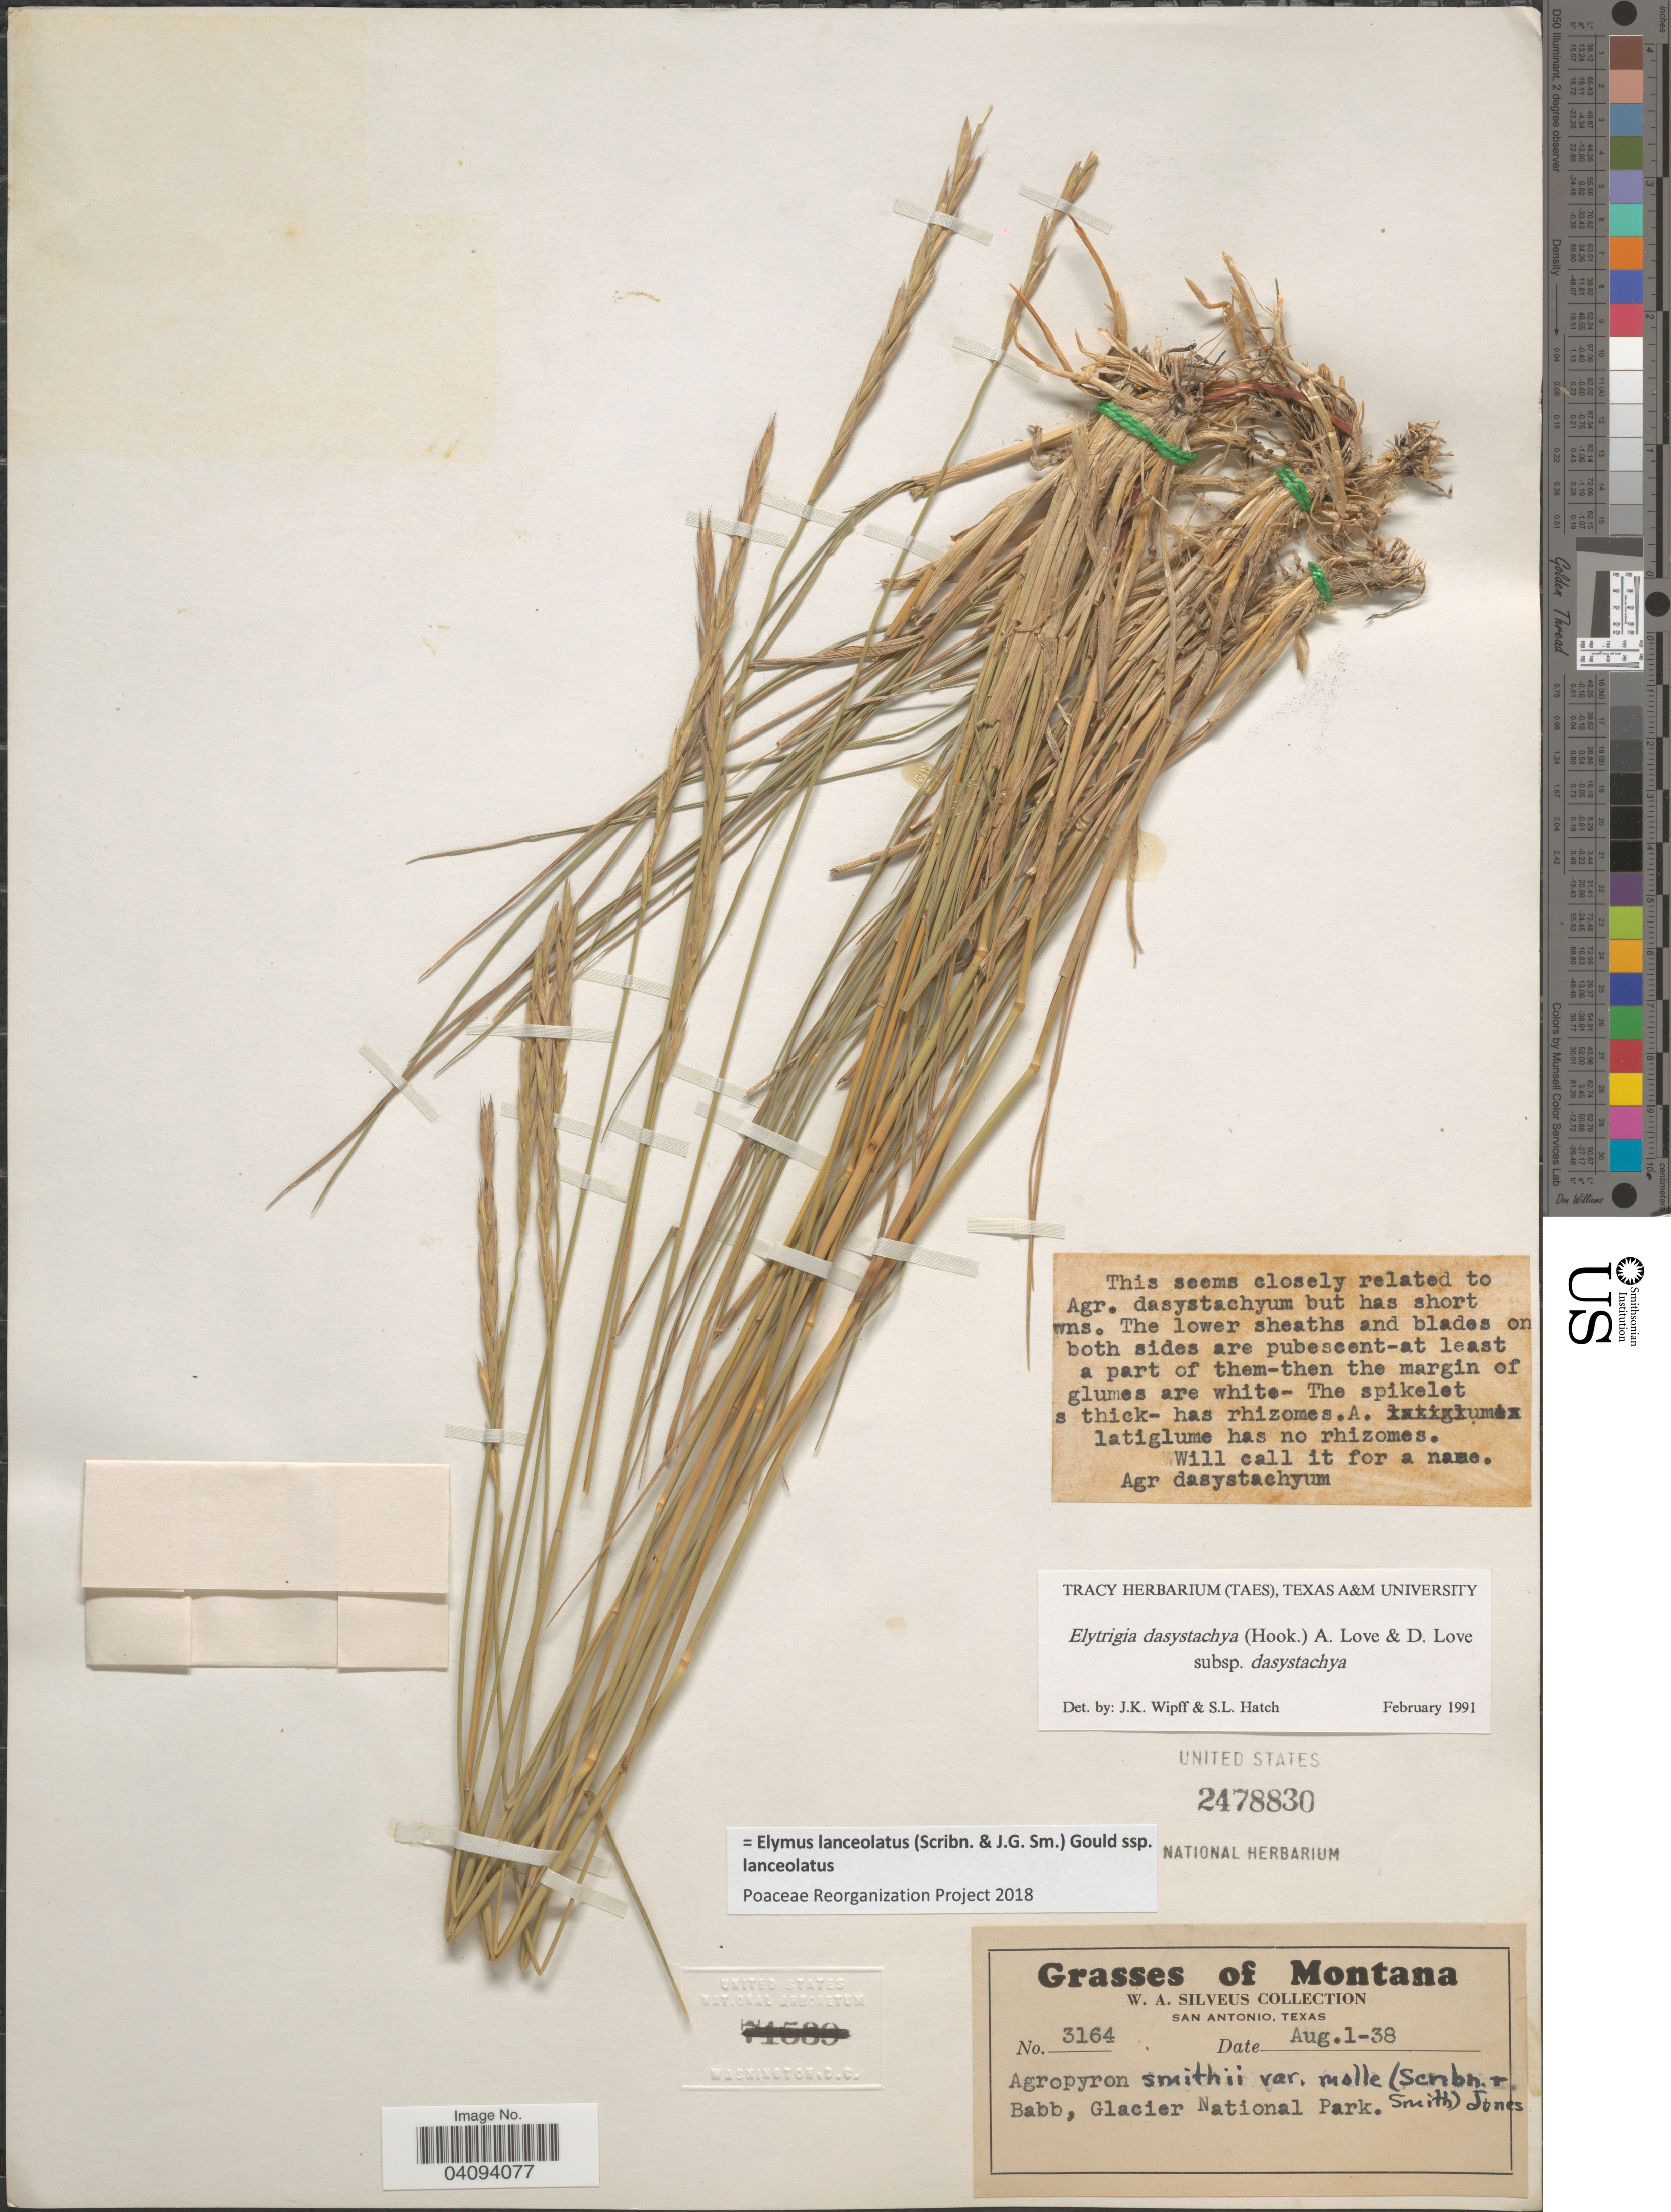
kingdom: Plantae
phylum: Tracheophyta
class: Liliopsida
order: Poales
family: Poaceae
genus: Elymus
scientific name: Elymus lanceolatus subsp. lanceolatus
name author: (Scribn. & J.G. Sm.) Gould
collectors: W. Silveus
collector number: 3164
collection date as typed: Transcribed d/m/y: 1/8/38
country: United States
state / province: Montana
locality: Babb, Glacier National Park.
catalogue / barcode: US 2478830